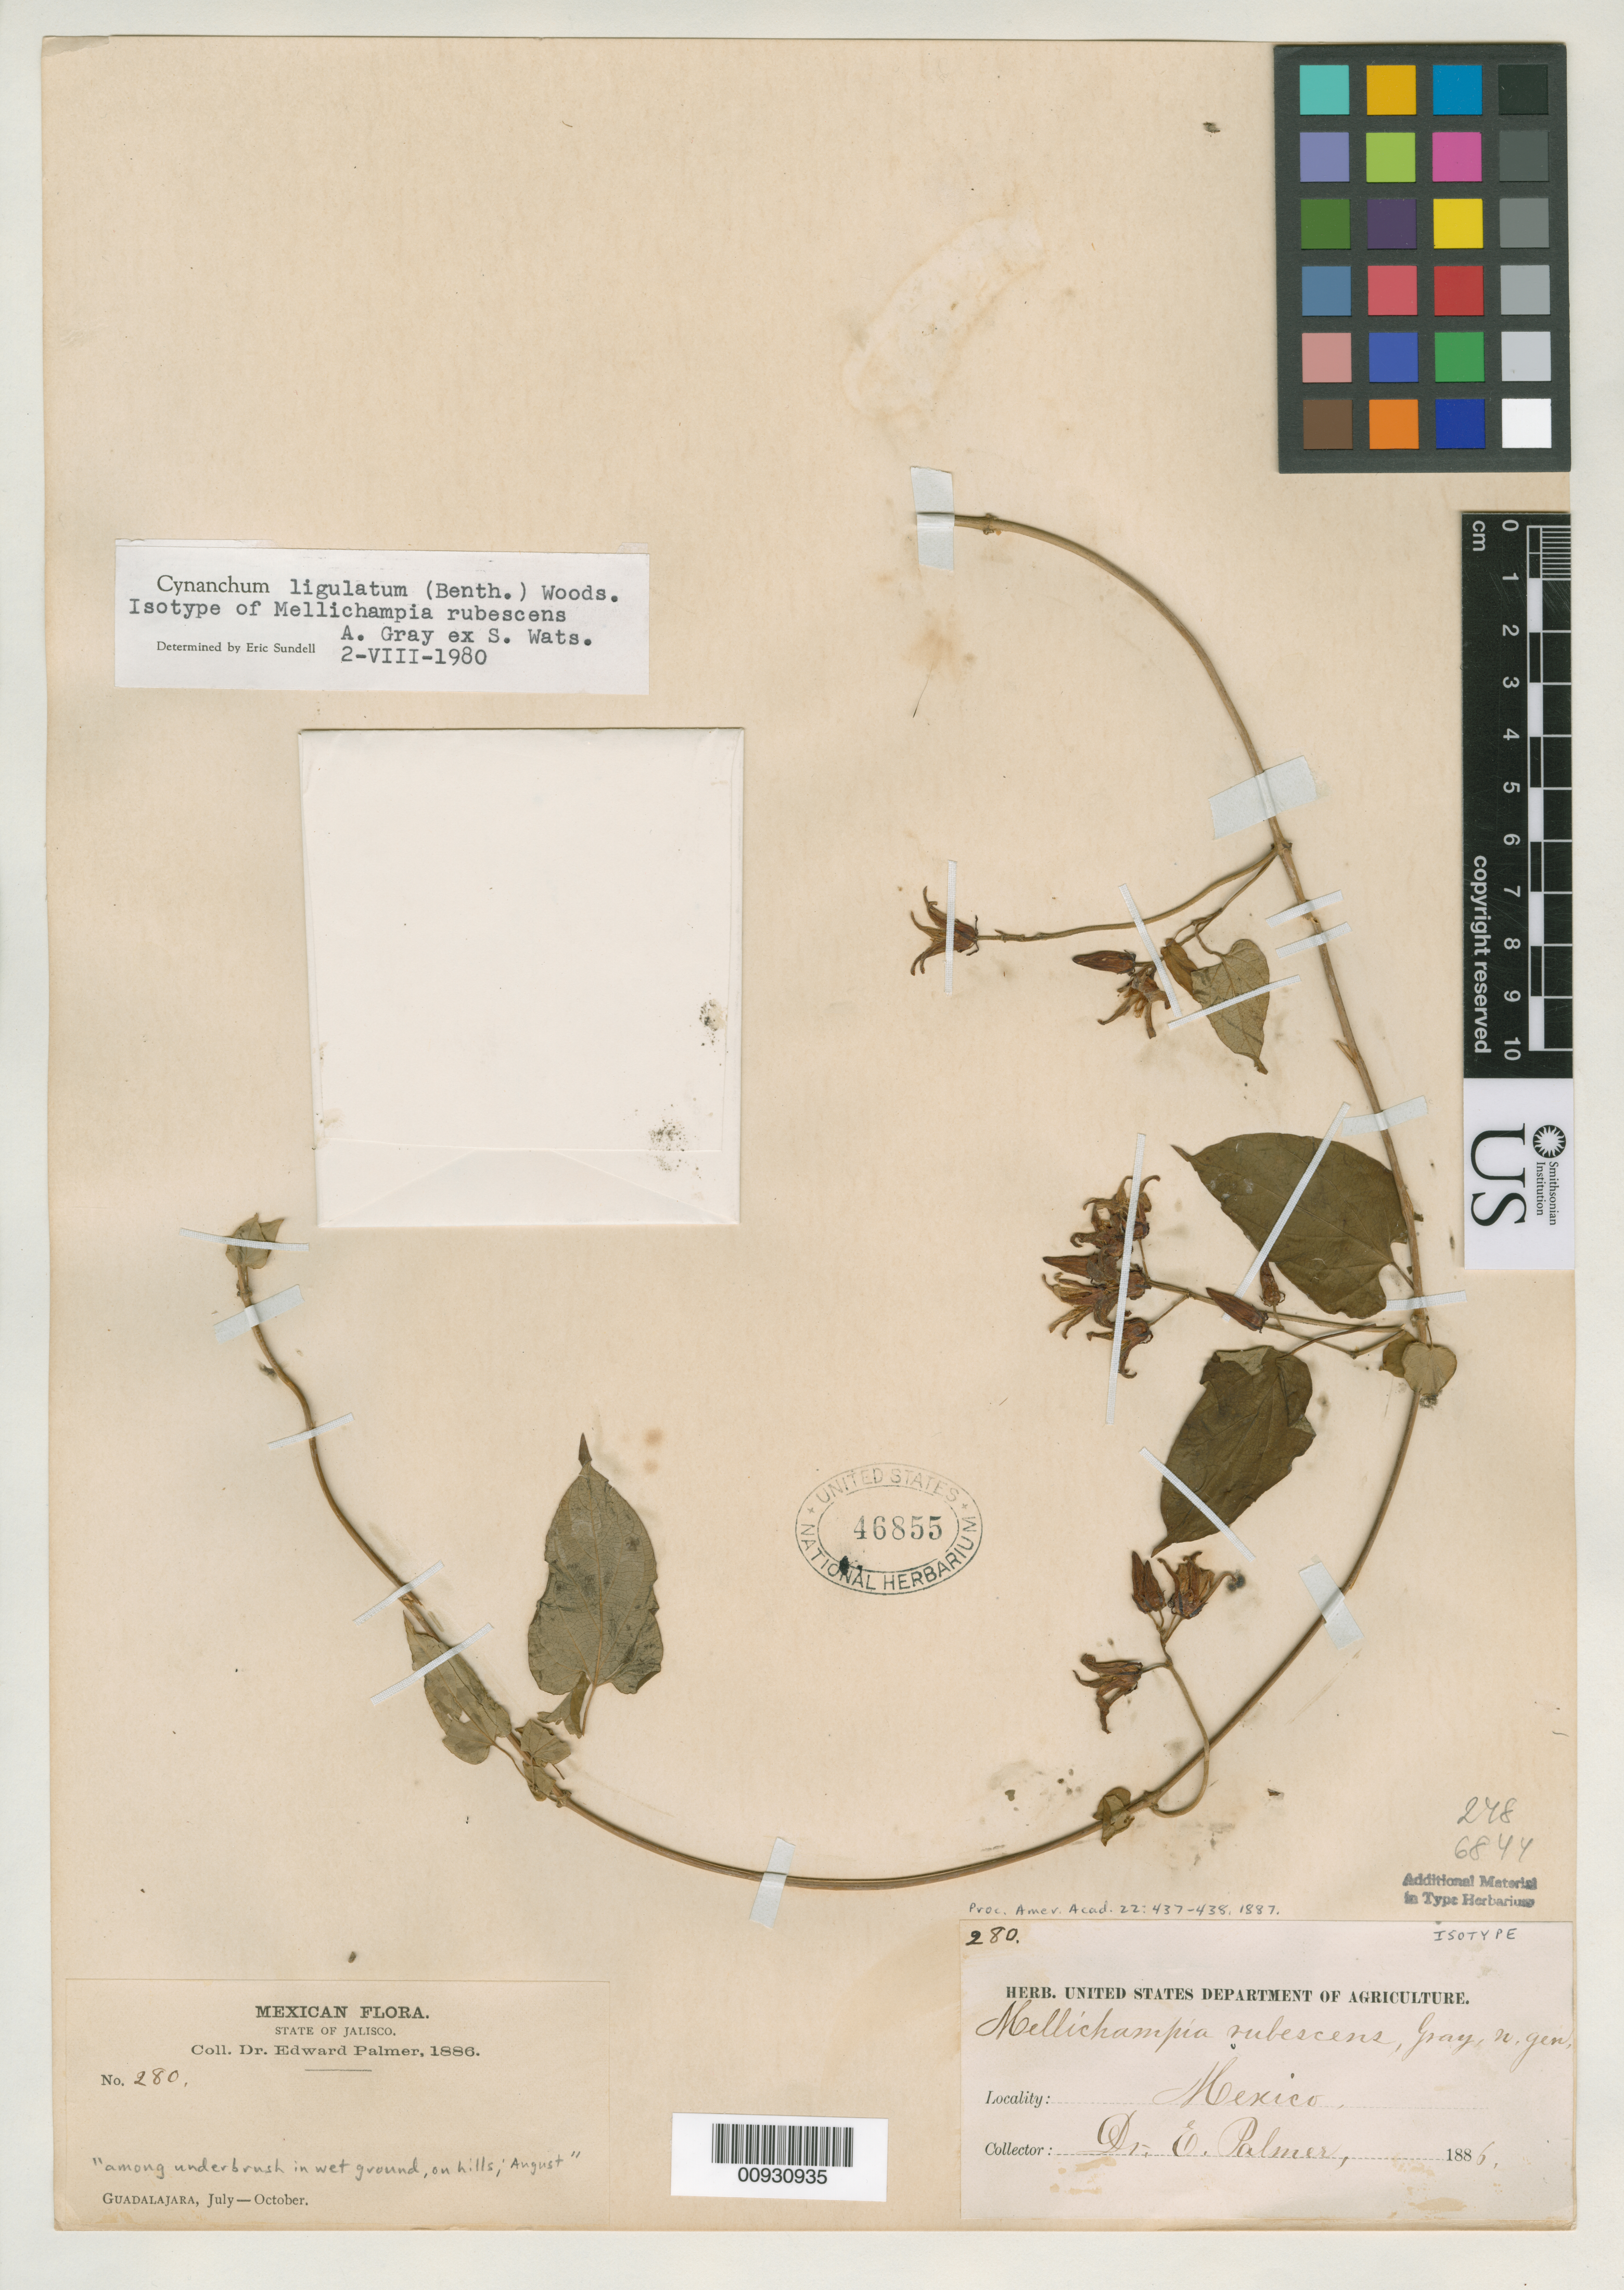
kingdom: Plantae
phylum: Tracheophyta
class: Magnoliopsida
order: Gentianales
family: Apocynaceae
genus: Mellichampia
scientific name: Mellichampia rubescens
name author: A. Gray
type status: Isotype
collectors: E. Palmer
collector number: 280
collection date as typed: Aug 1886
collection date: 1886-08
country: Mexico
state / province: Jalisco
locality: Guadalajara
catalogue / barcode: US 46855